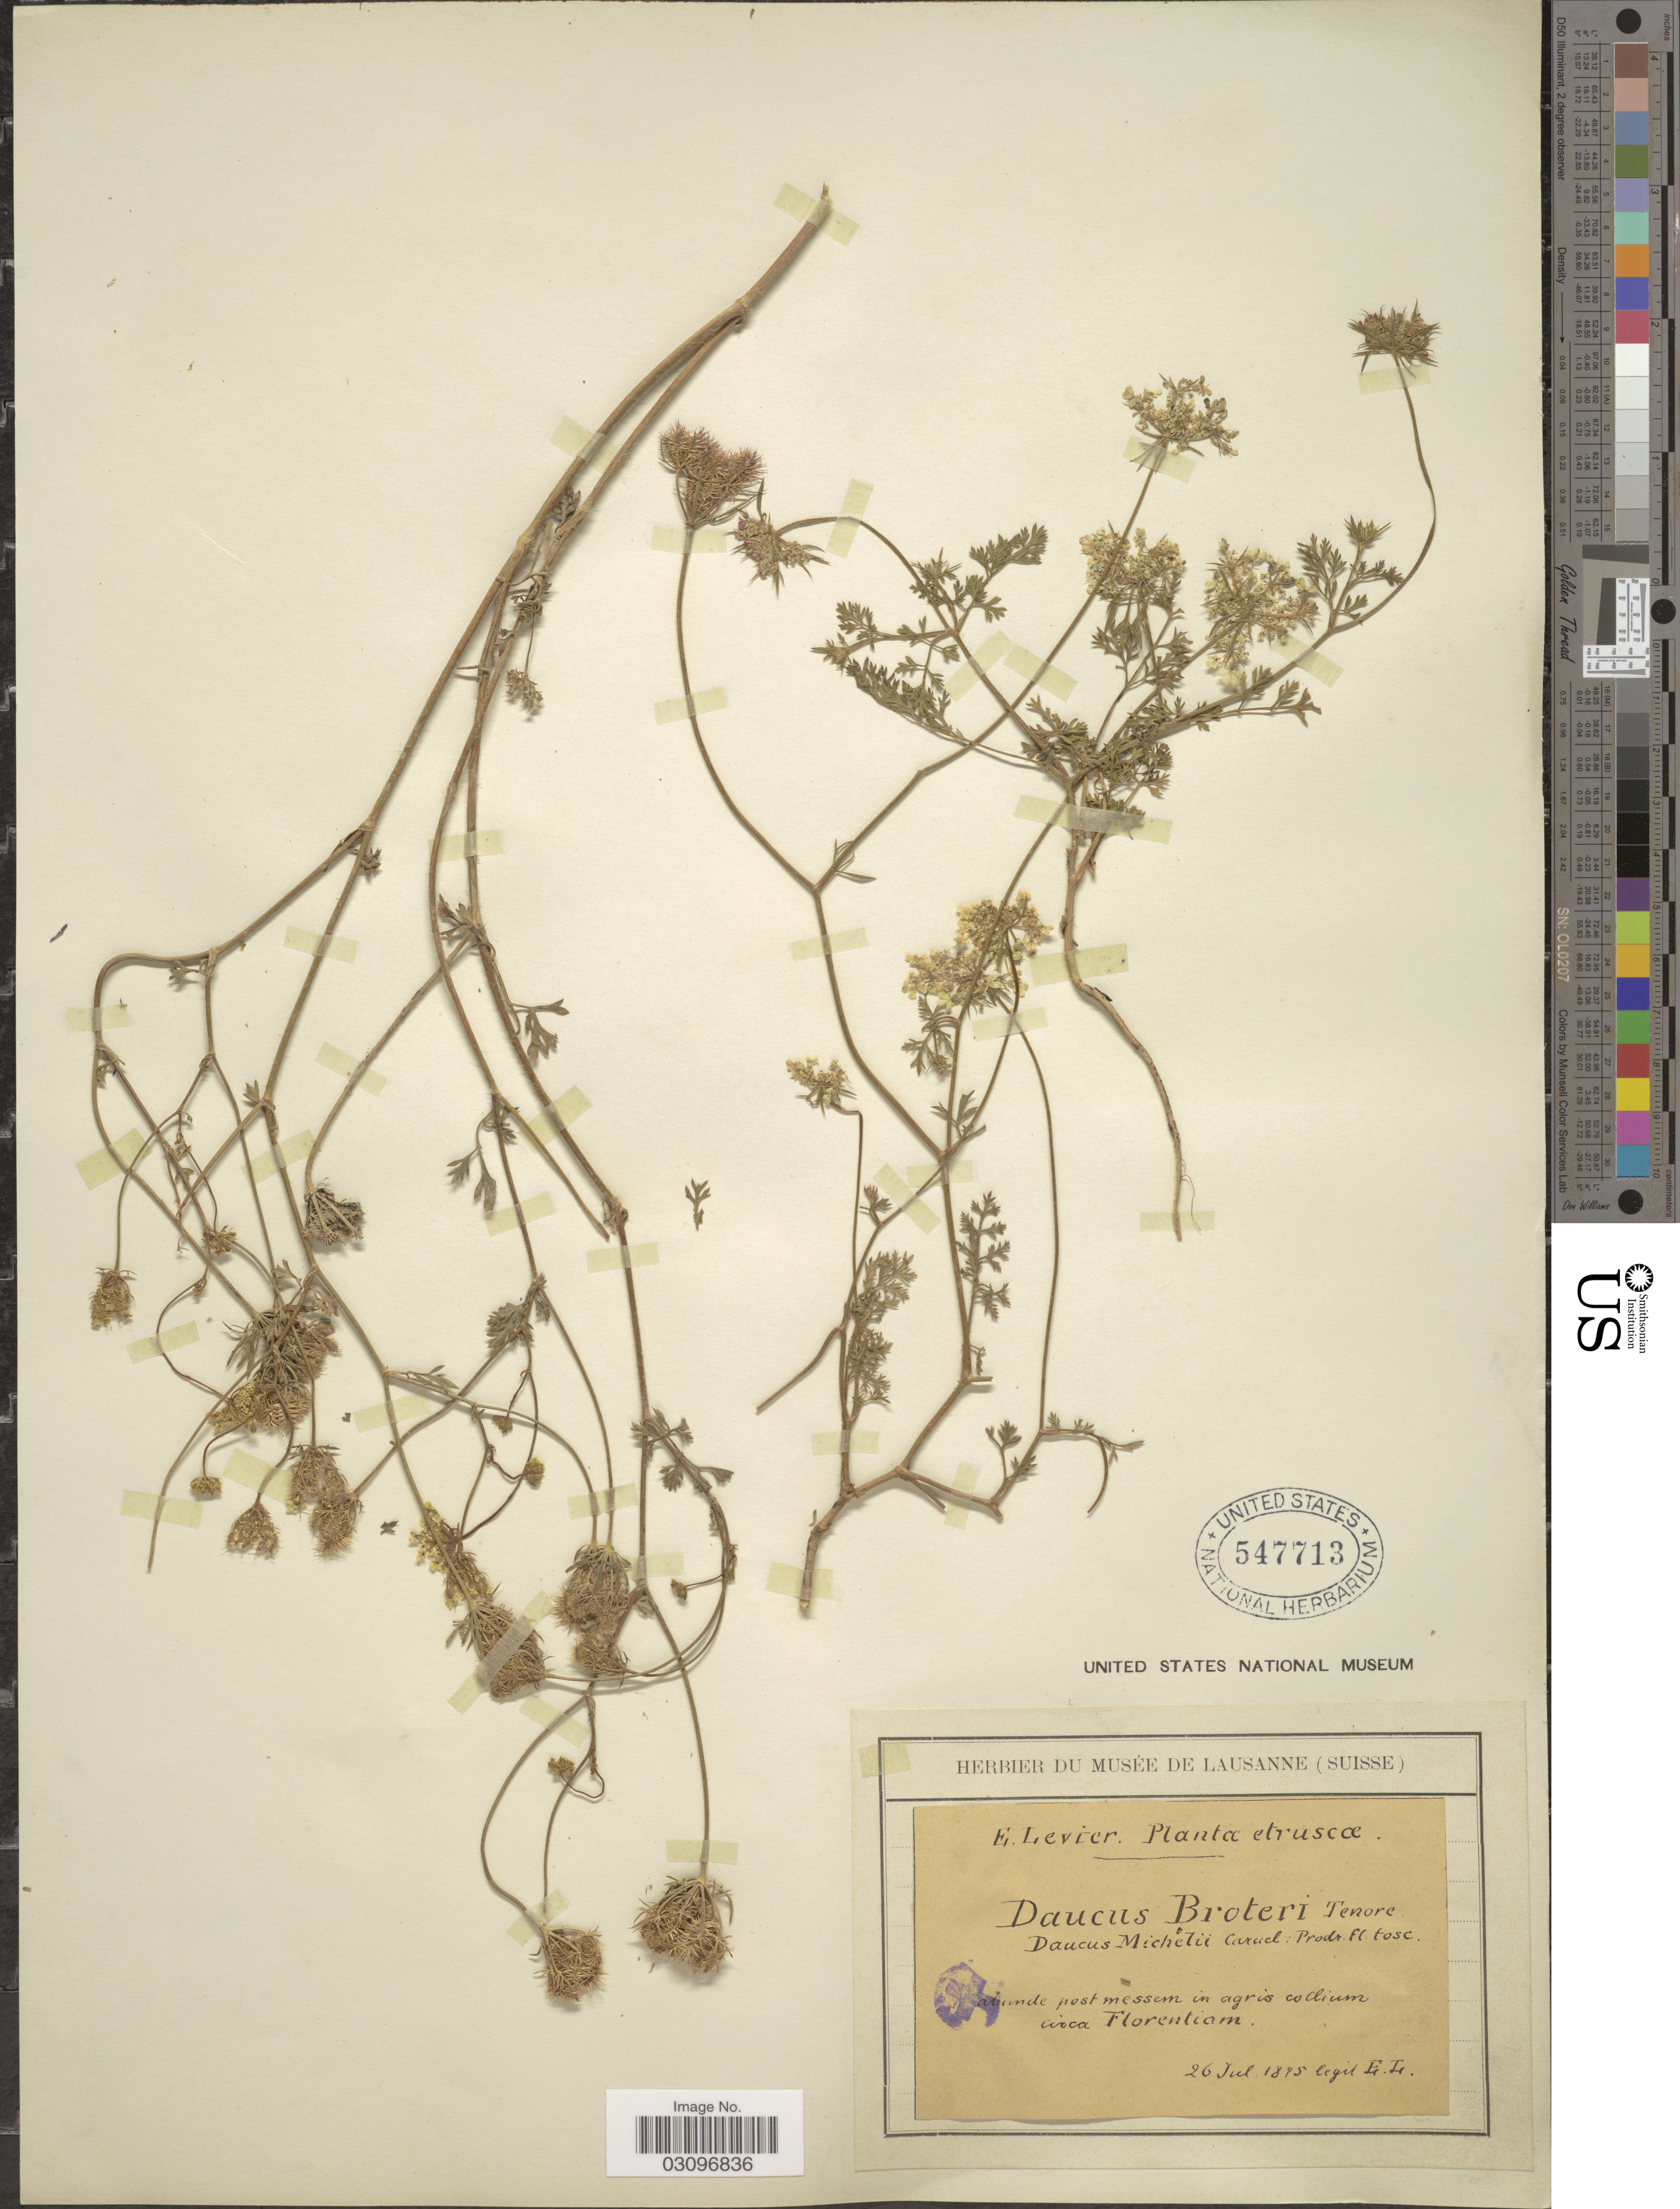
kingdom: Plantae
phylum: Tracheophyta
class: Magnoliopsida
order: Apiales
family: Apiaceae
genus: Daucus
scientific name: Daucus broteroi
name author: Ten.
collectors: É. Levier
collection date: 1895-07-26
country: Italy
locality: Abunde post messem in agris collium circa Florentiam.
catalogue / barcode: US 547713